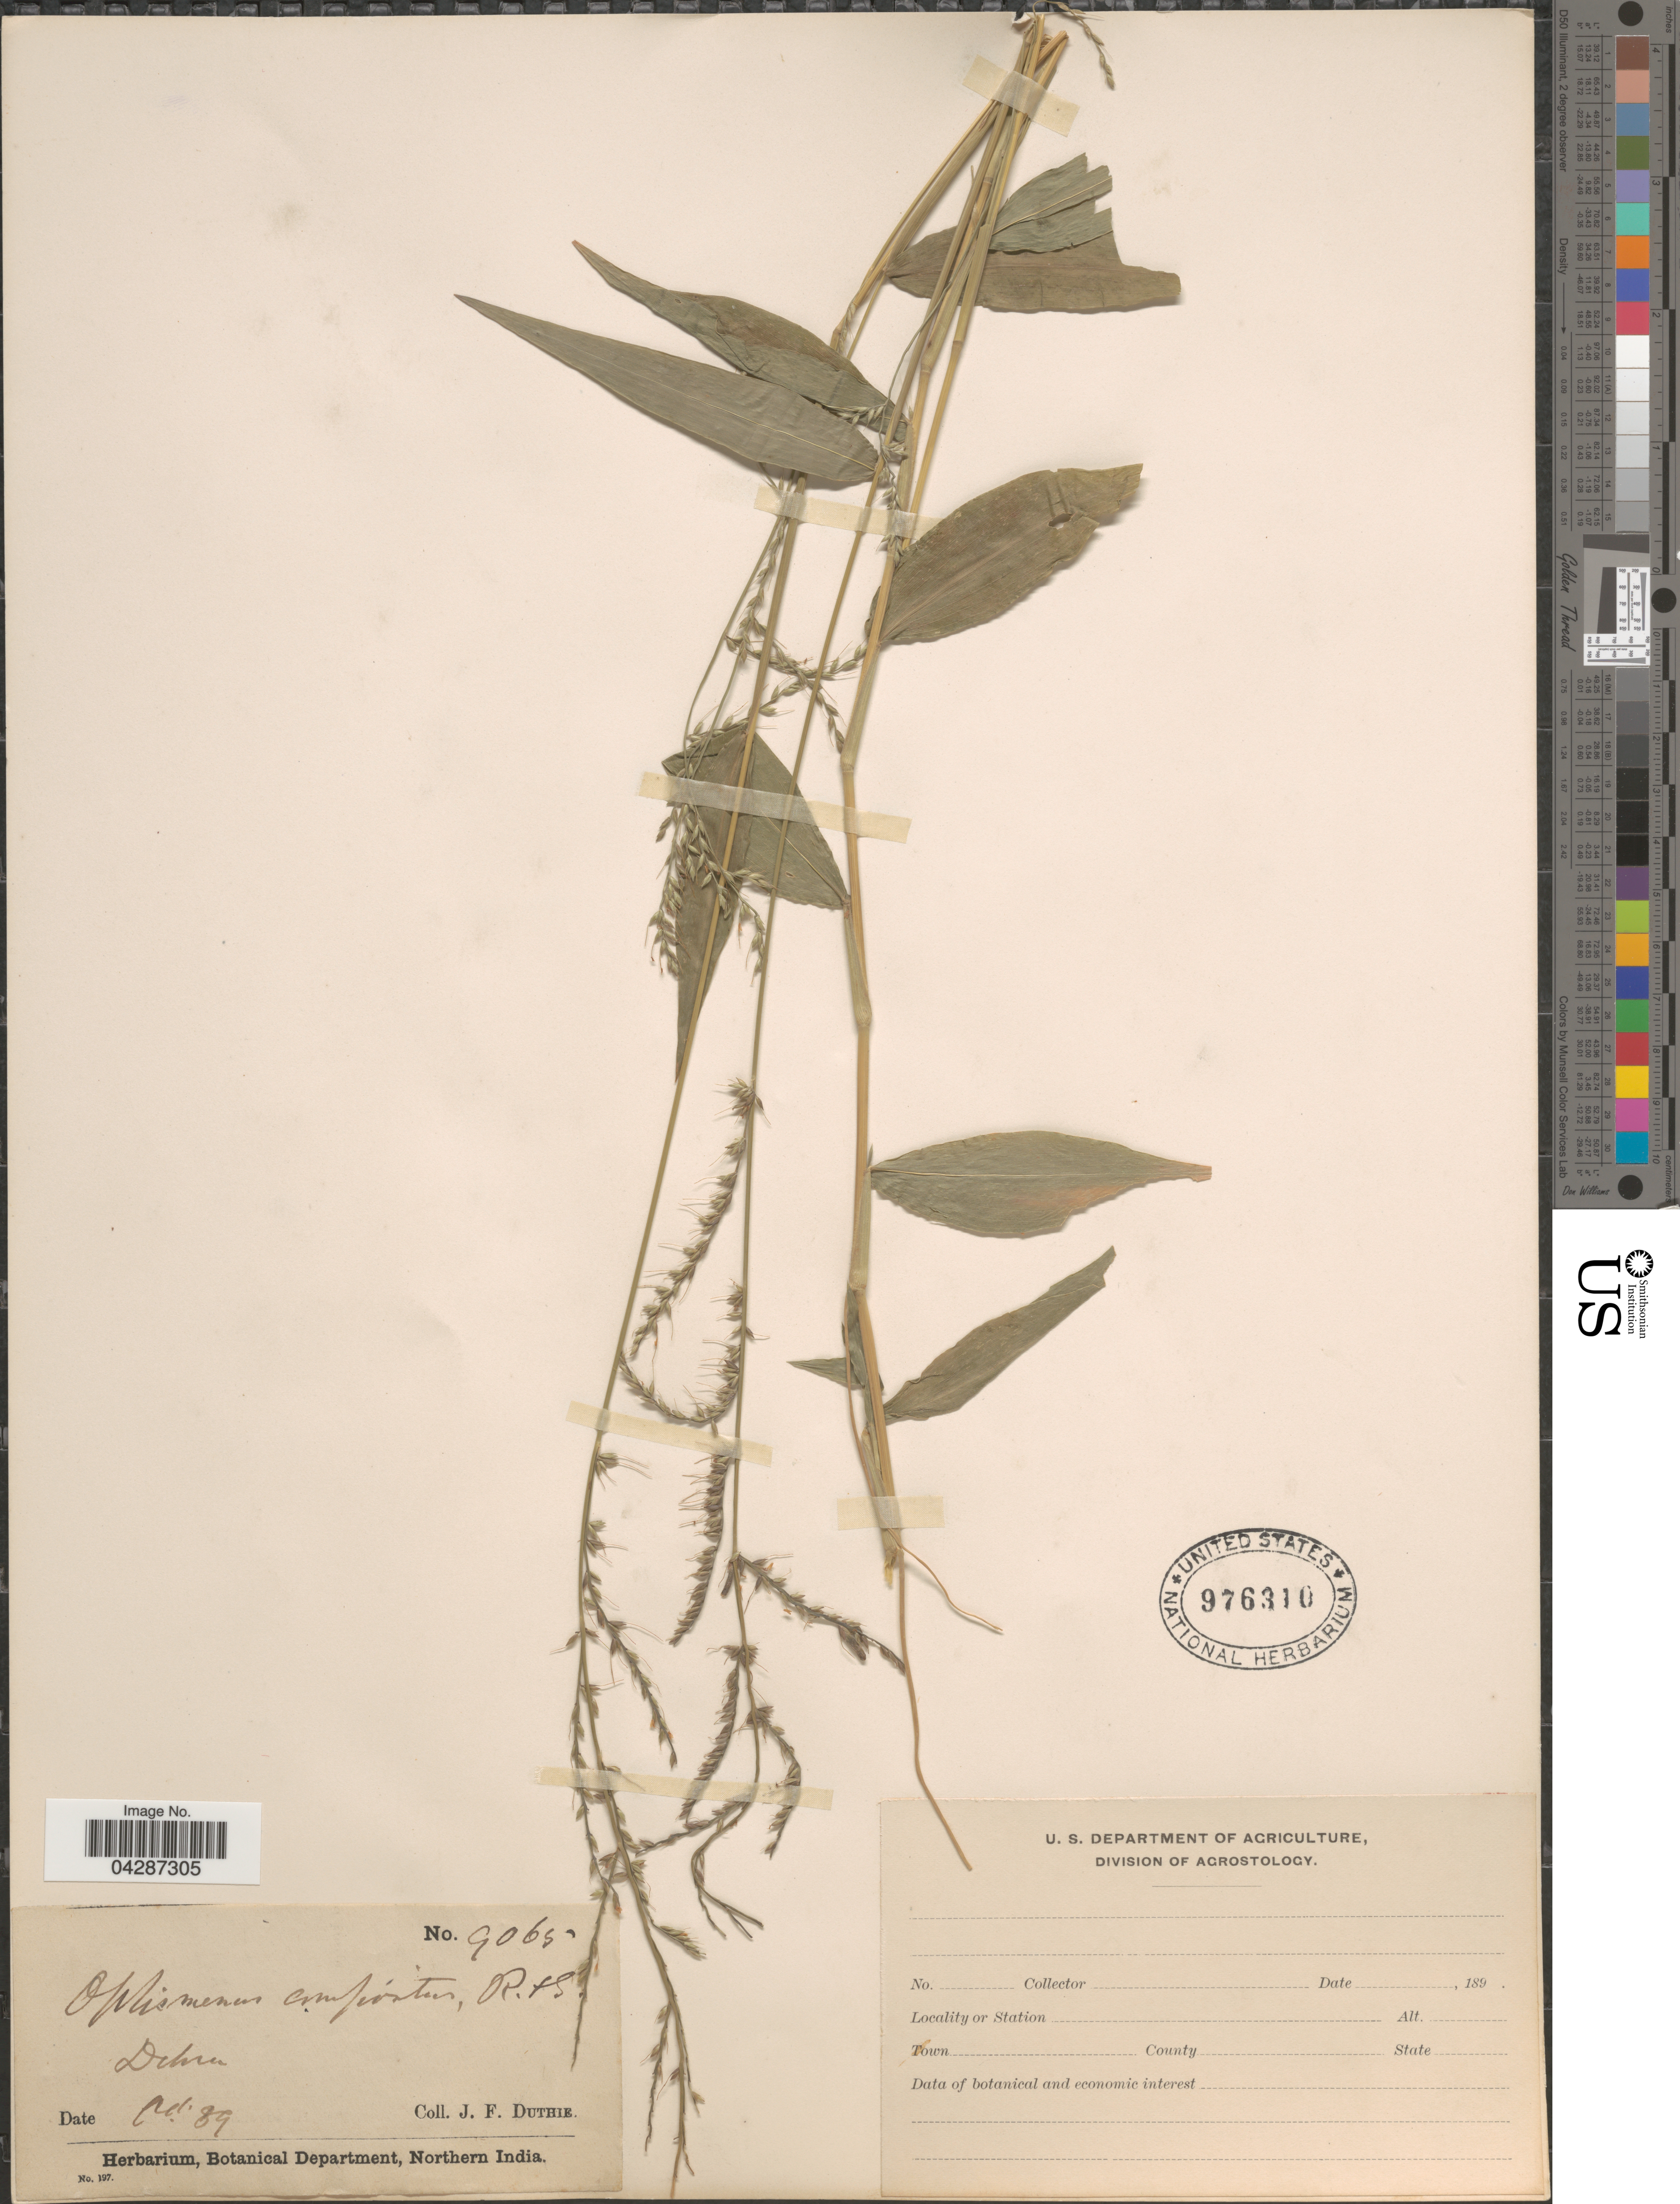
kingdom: Plantae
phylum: Tracheophyta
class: Liliopsida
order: Poales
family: Poaceae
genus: Oplismenus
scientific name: Oplismenus compositus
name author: (L.) P. Beauv.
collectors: J. F. Duthie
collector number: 9065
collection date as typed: Transcribed d/m/y: /10/89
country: India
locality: Dehra.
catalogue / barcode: US 976310